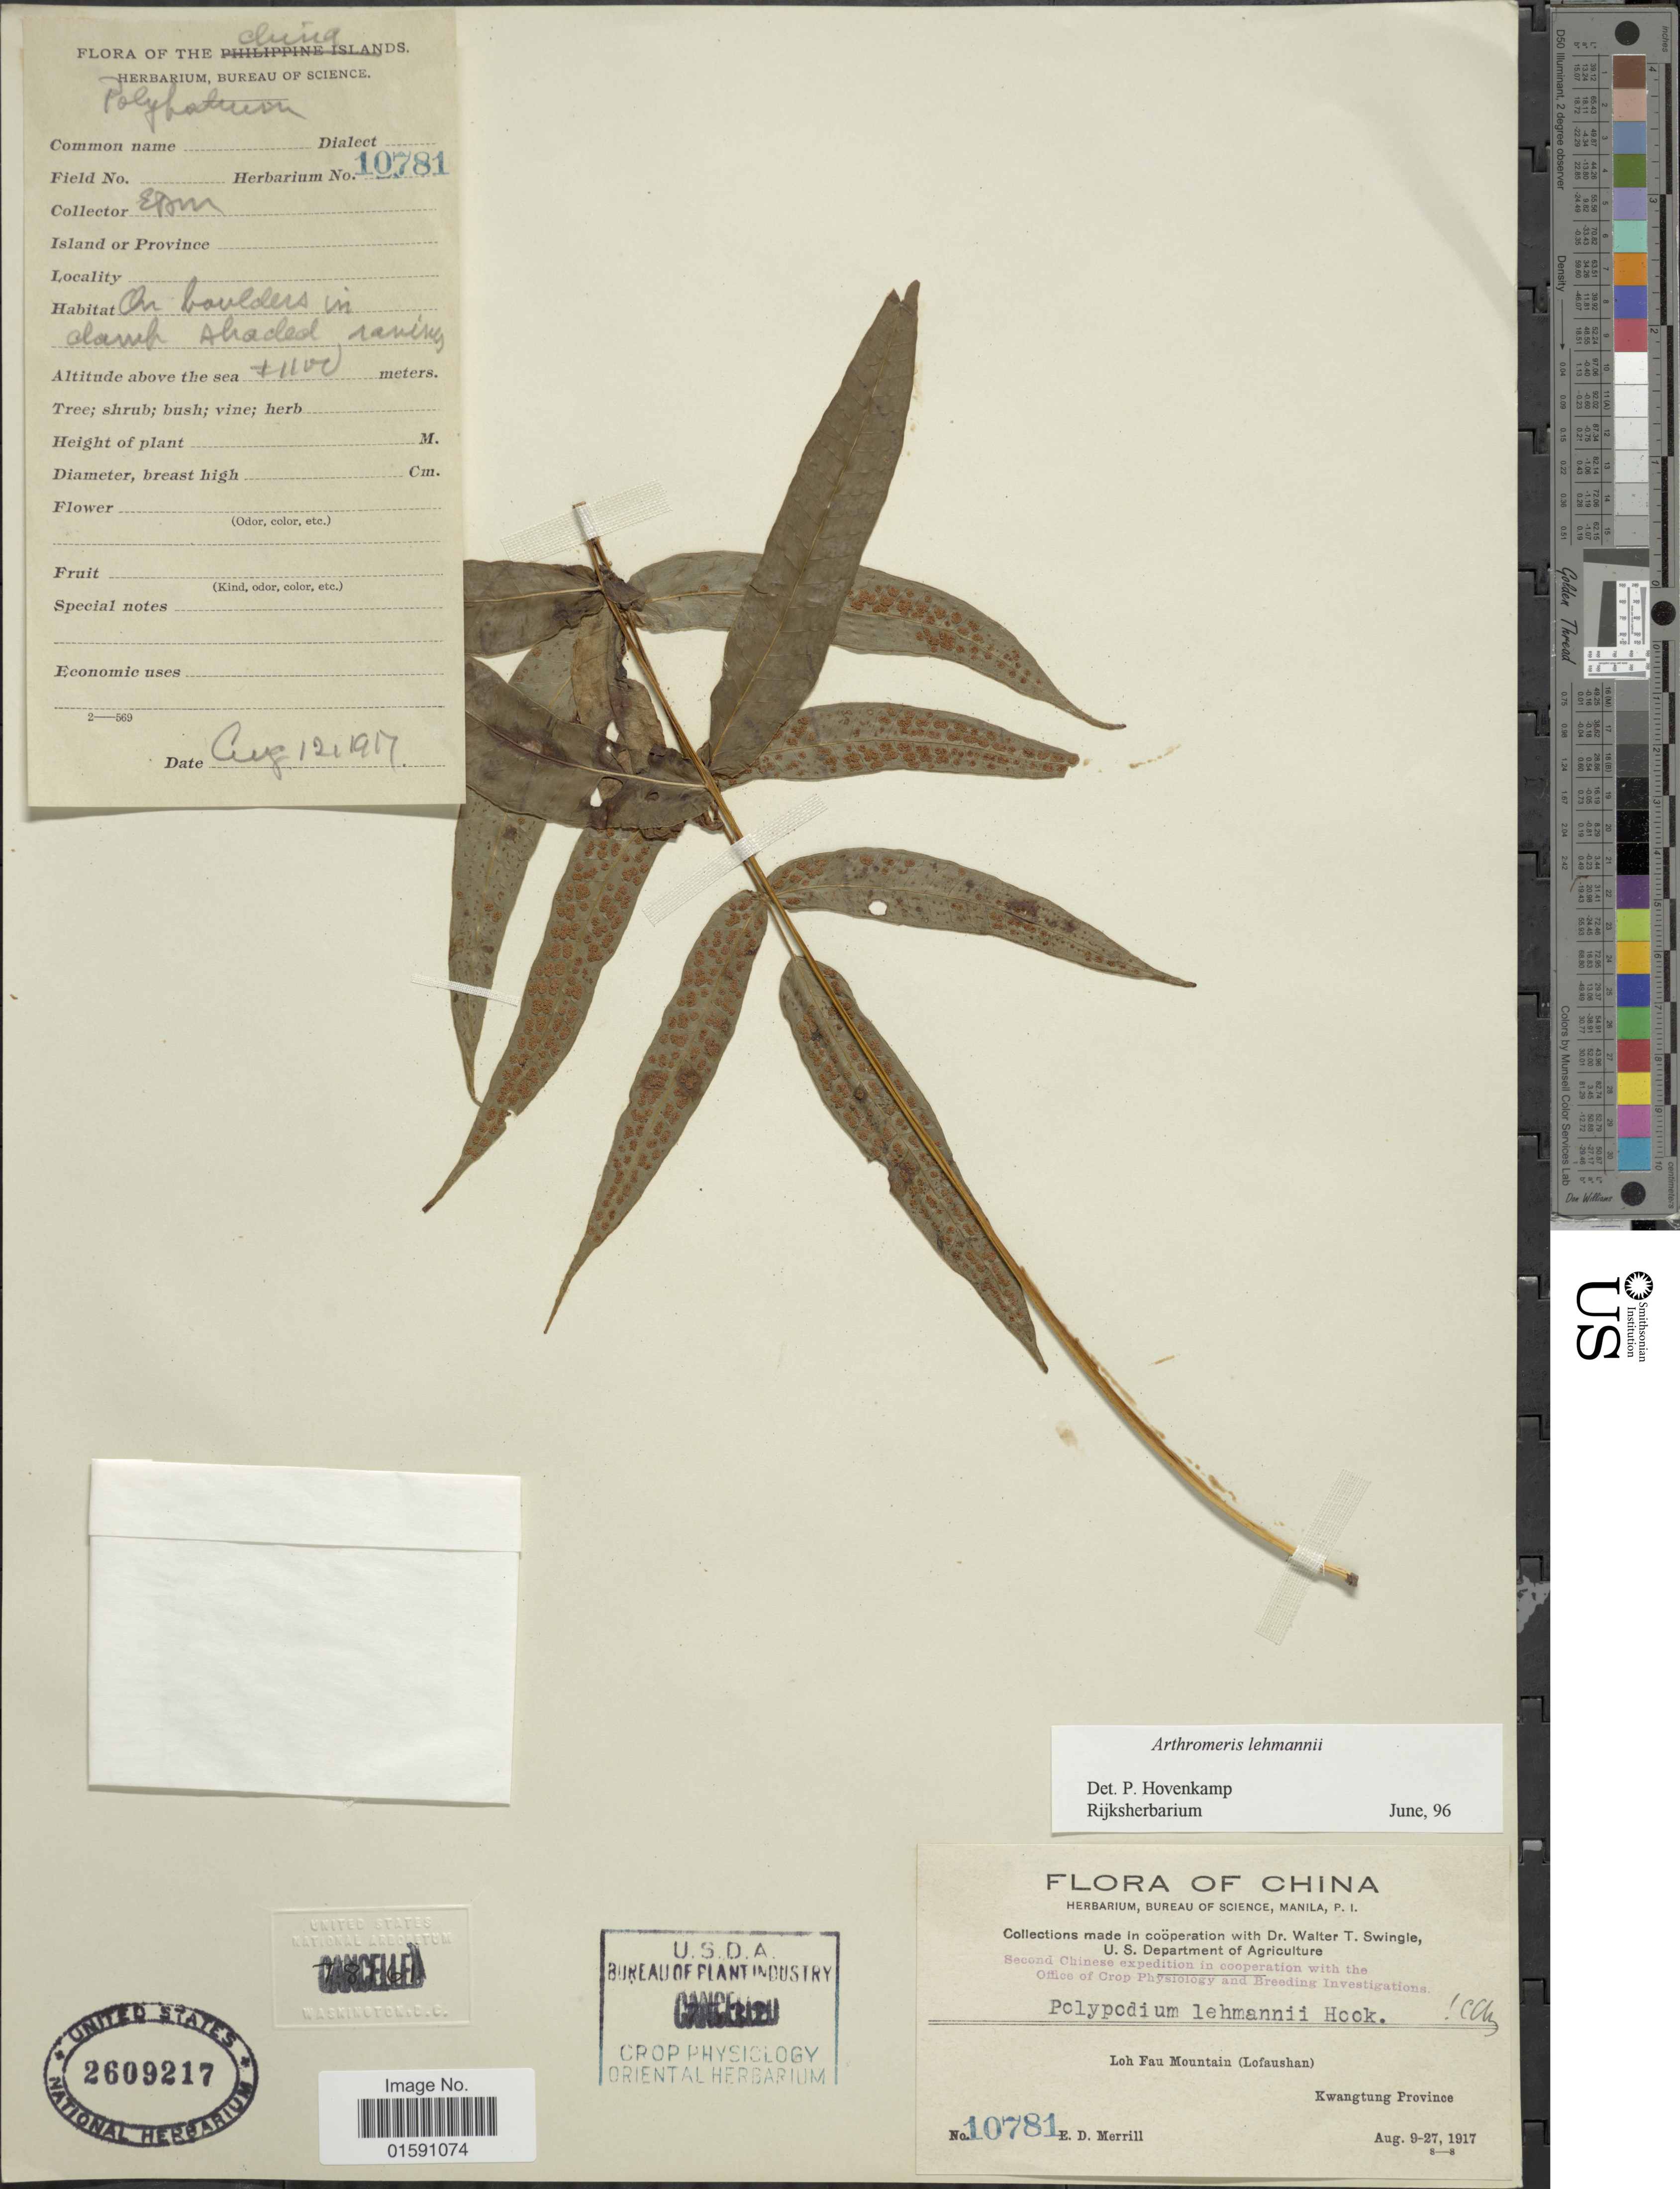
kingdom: Plantae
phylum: Tracheophyta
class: Polypodiopsida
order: Polypodiales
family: Polypodiaceae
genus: Arthromeris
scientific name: Arthromeris lehmannii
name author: (Mett.) Ching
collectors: E. D. Merrill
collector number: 10781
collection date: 1917-08-12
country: China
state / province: Guangdong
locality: Loh Fau Mountain (Lofaushan) Kwangtung Province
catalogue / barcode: US 2609217